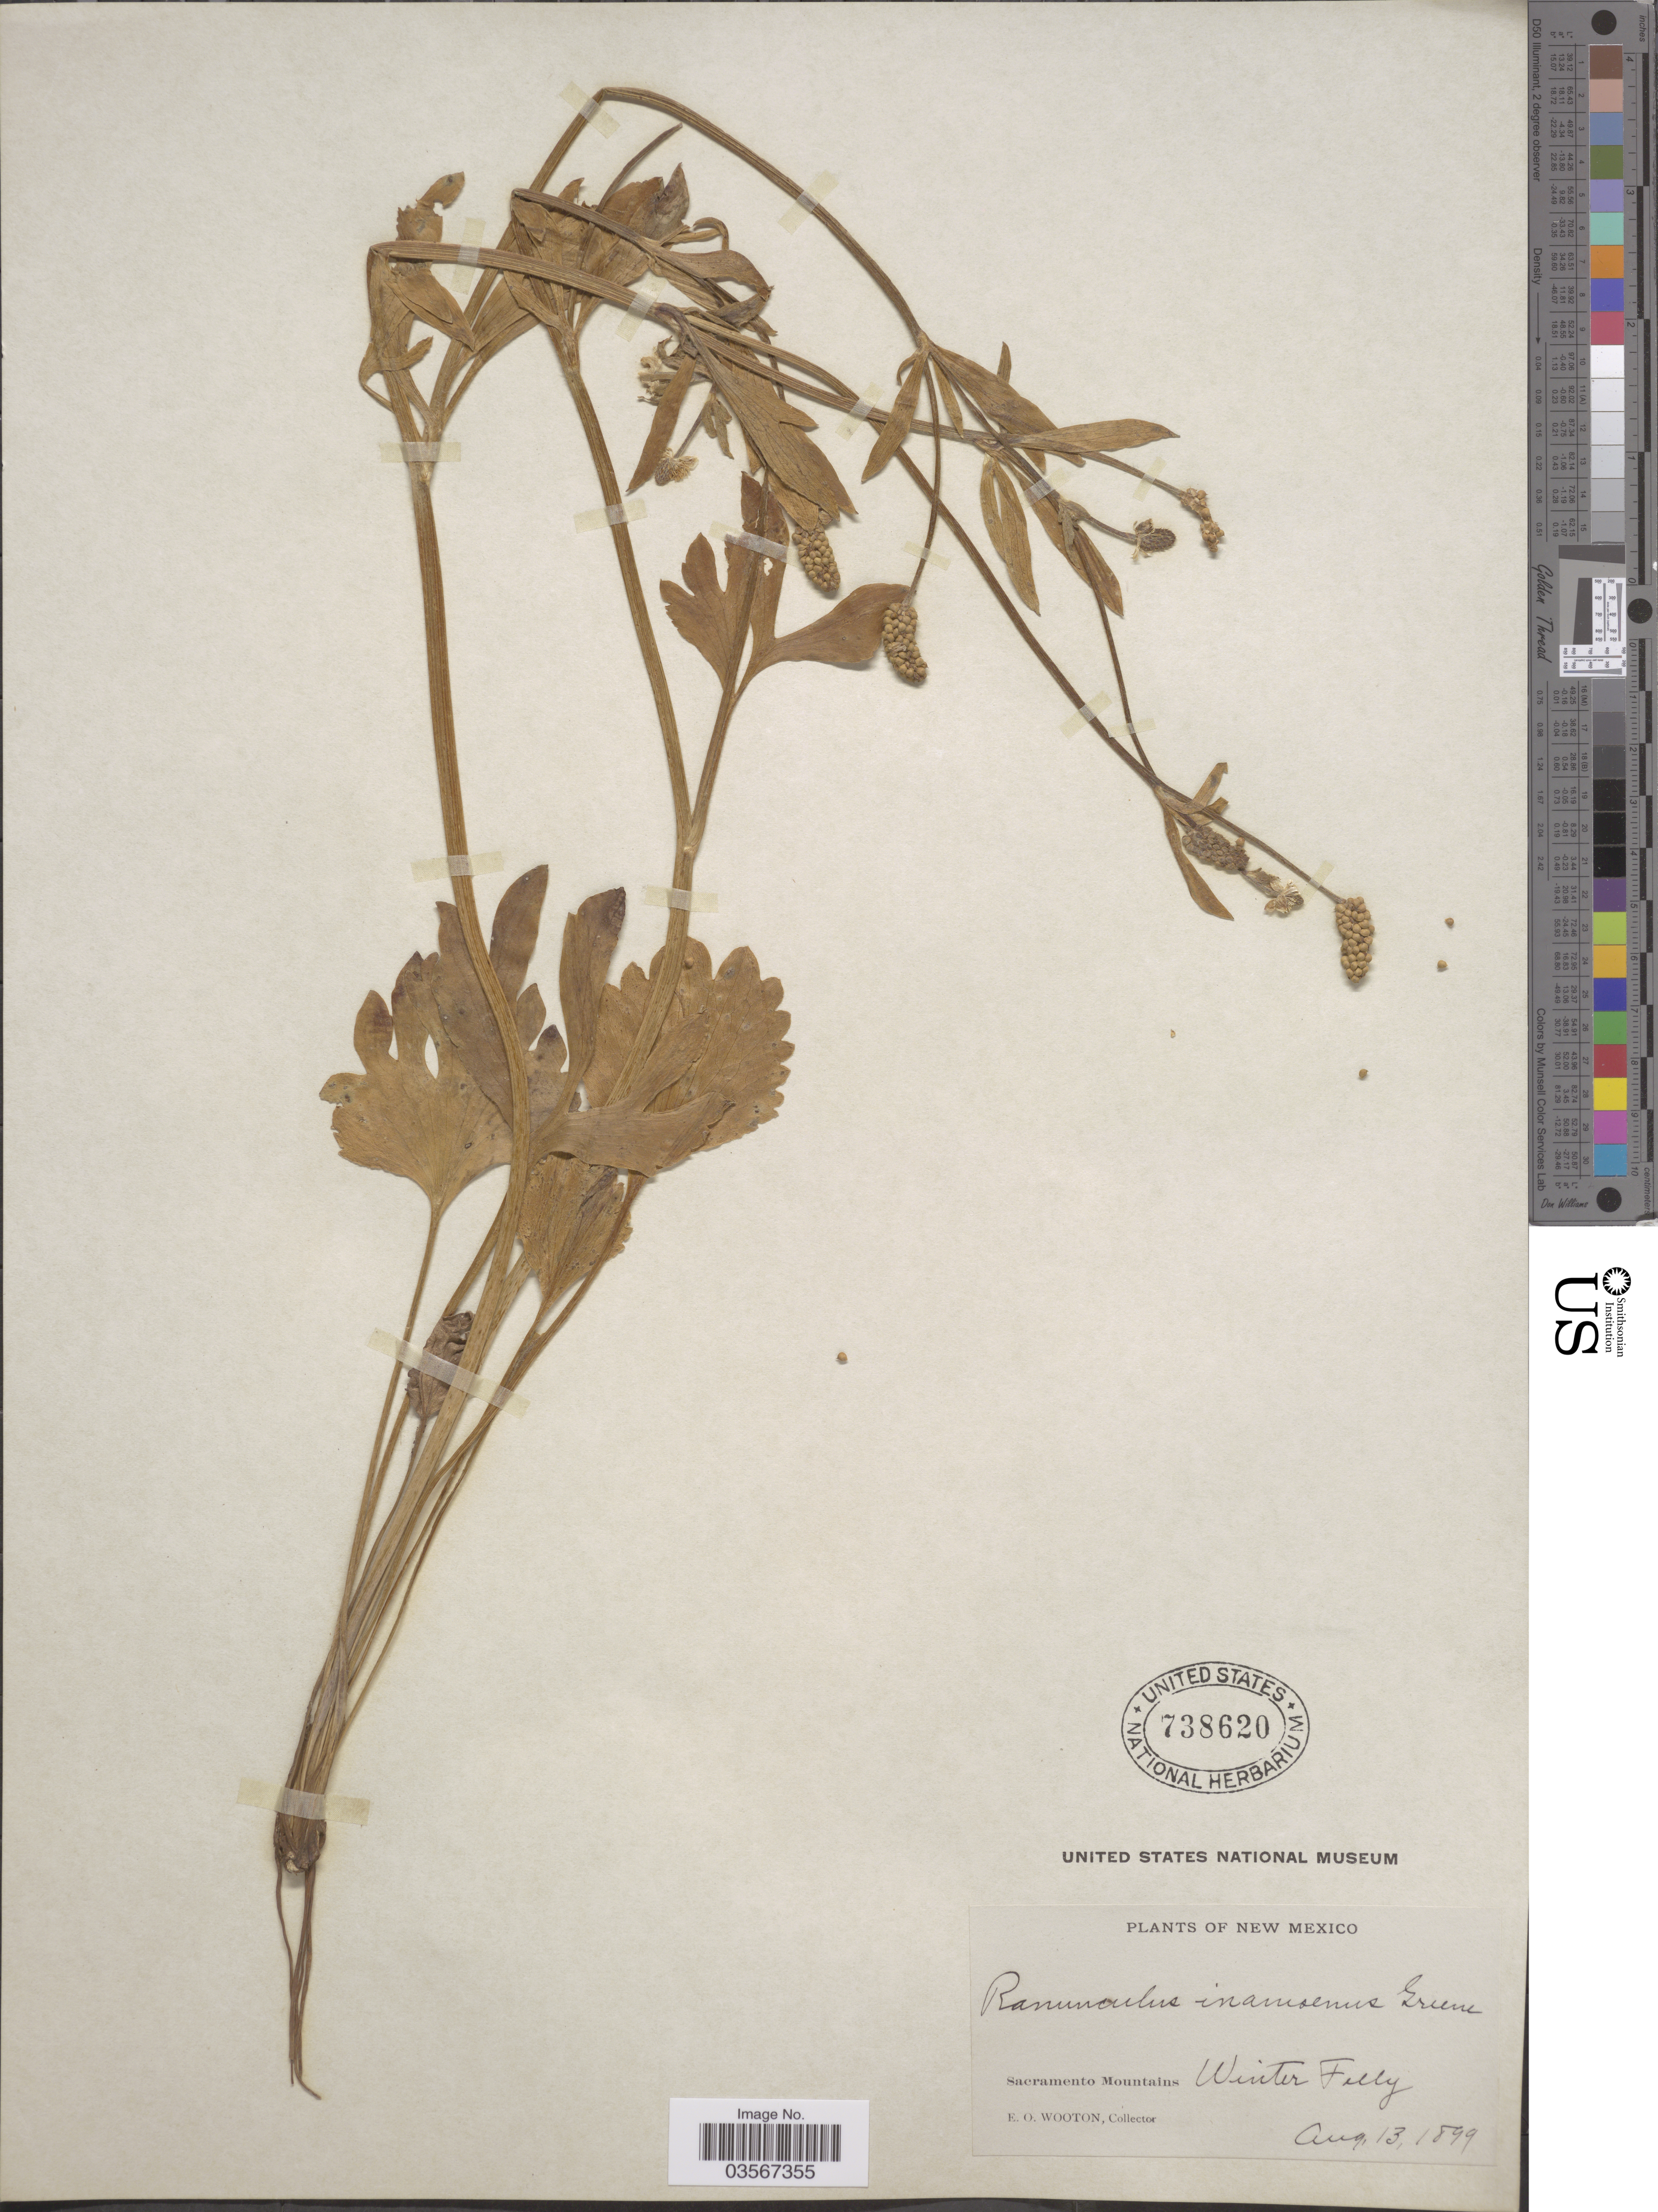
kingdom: Plantae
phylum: Tracheophyta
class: Magnoliopsida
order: Ranunculales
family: Ranunculaceae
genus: Ranunculus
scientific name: Ranunculus inamoenus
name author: Greene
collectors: E. O. Wooton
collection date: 1899-08-13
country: United States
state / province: New Mexico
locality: Sacramento Mountains, Winter Felly.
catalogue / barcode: US 738620